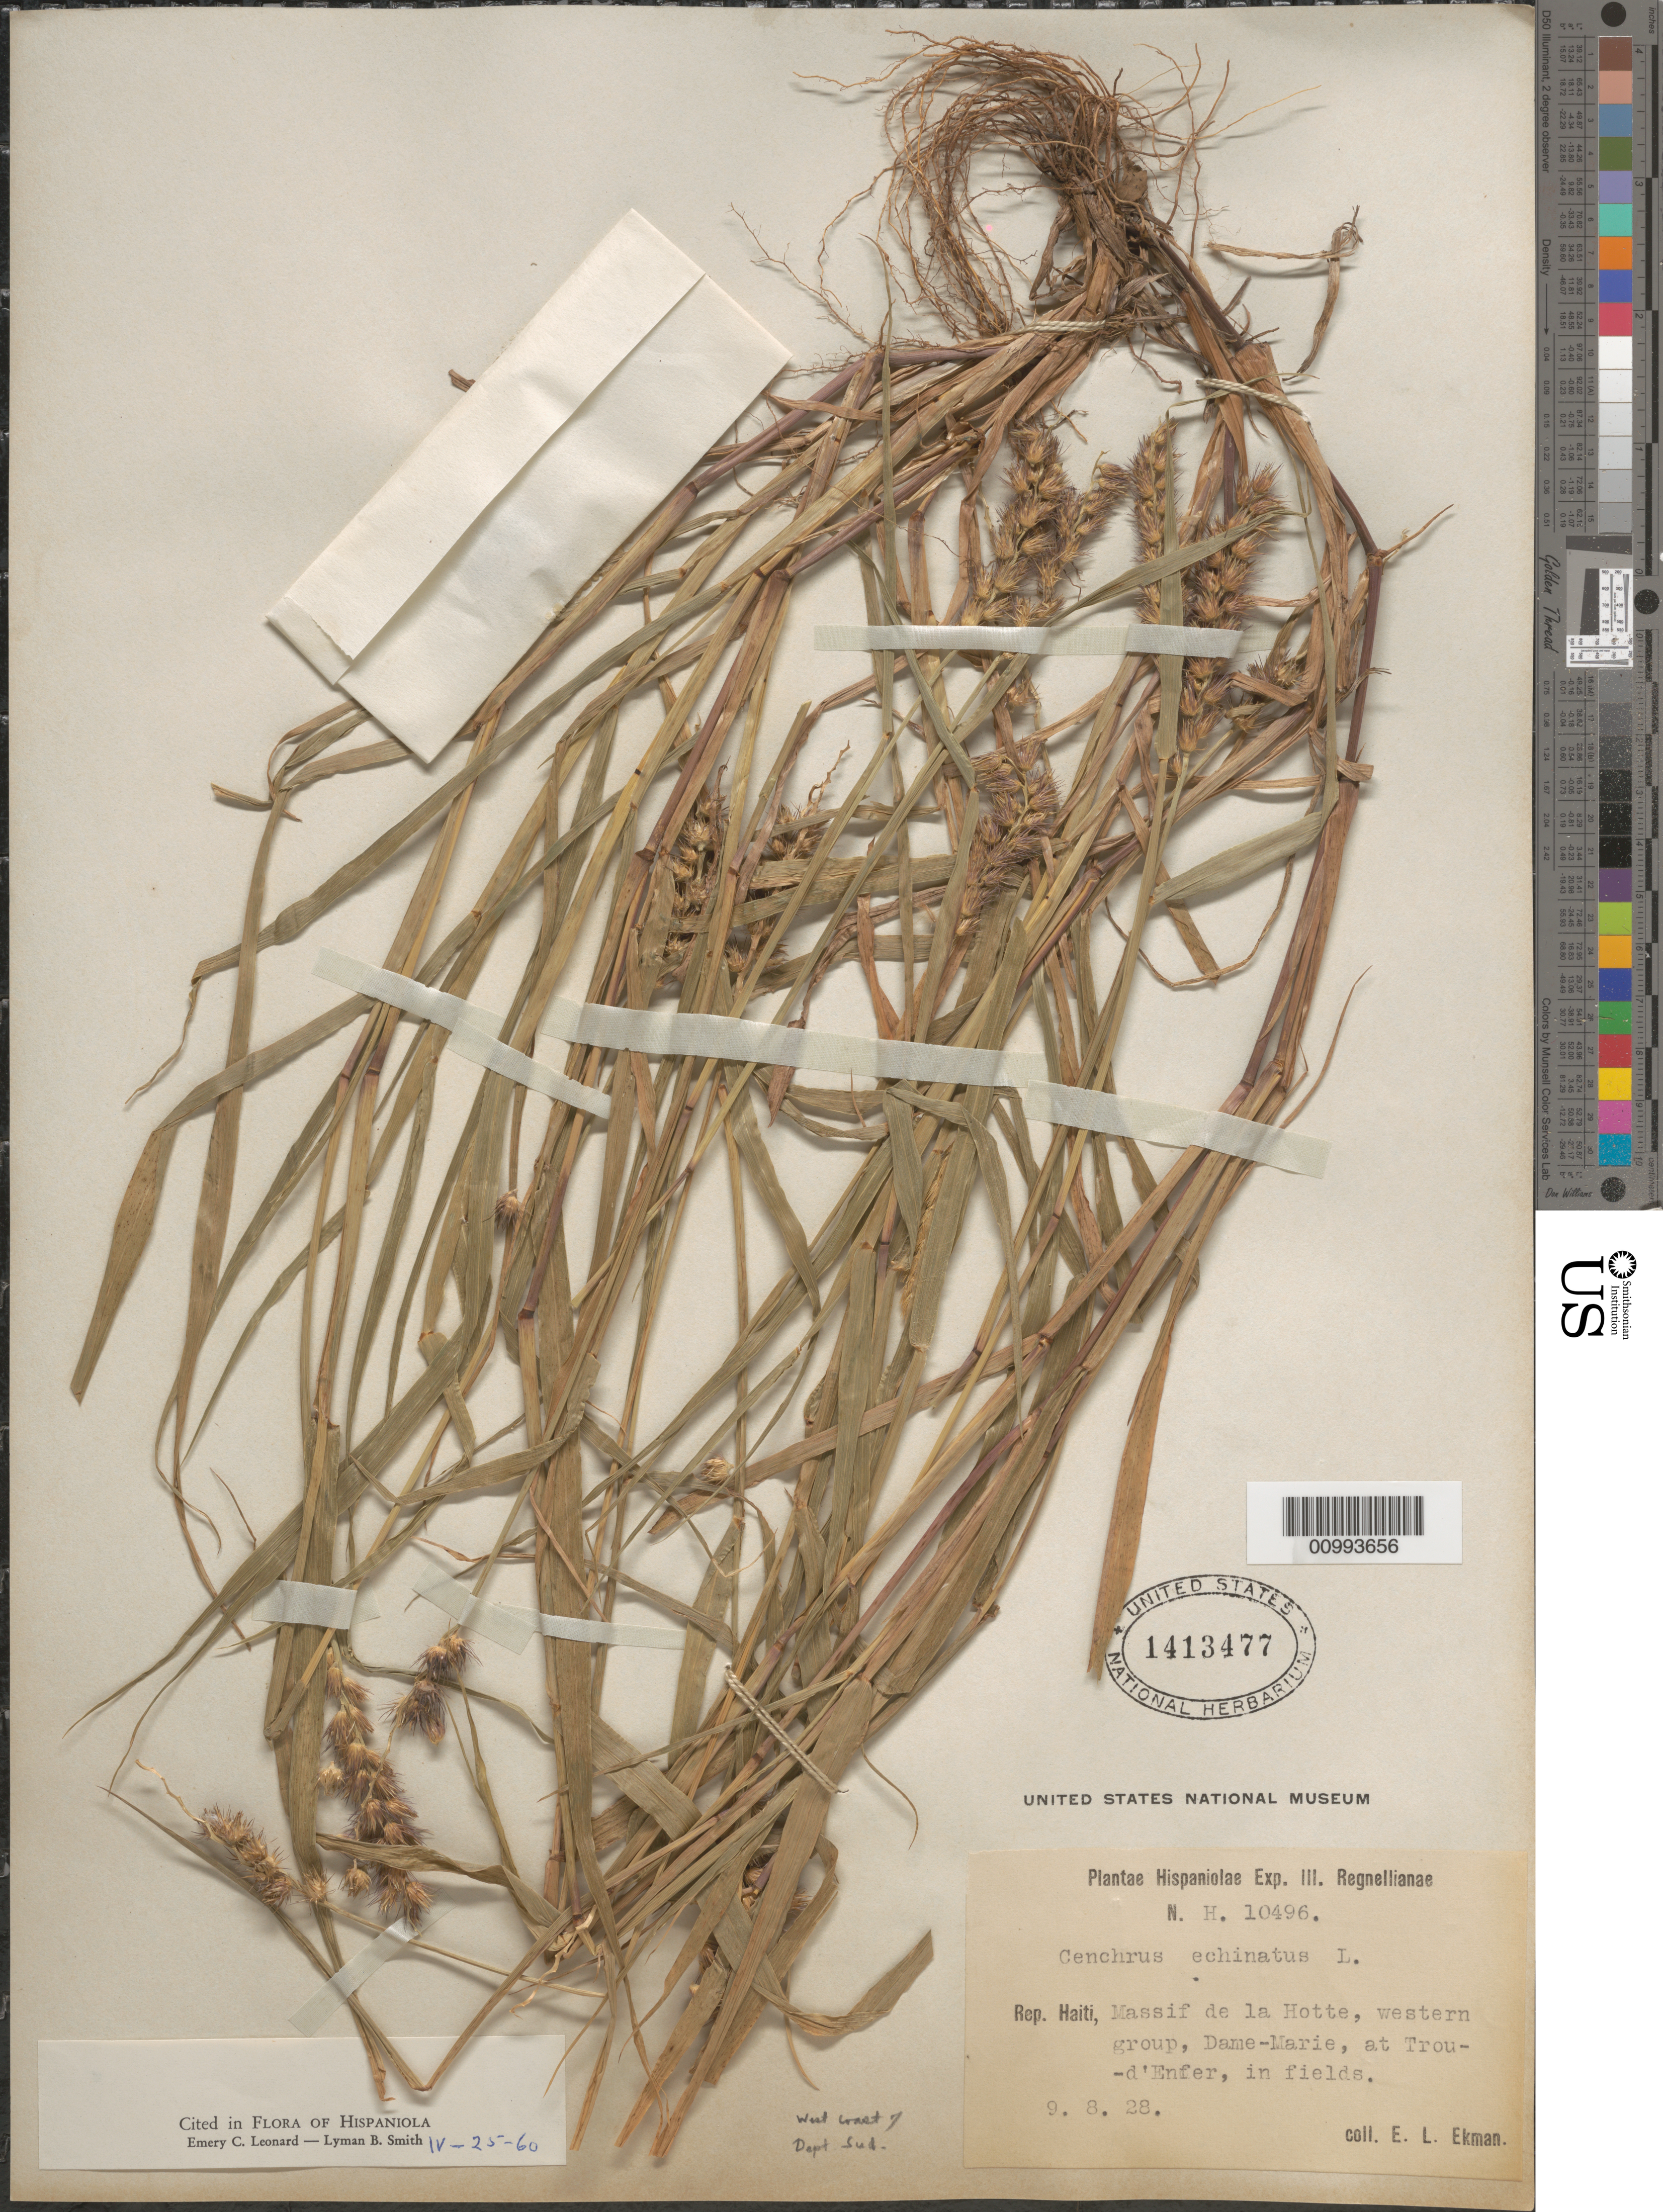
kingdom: Plantae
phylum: Tracheophyta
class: Liliopsida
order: Poales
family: Poaceae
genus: Cenchrus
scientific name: Cenchrus echinatus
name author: L.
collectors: E. L. Ekman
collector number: H 10496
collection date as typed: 09 Aug 1928 or 08 Sep 1928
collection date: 1928-08-09 or 1928-09-08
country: Haiti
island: Hispaniola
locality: Massif de la Hotte, Trou d'Enfer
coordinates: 0 N, 0 E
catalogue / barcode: US 1413477